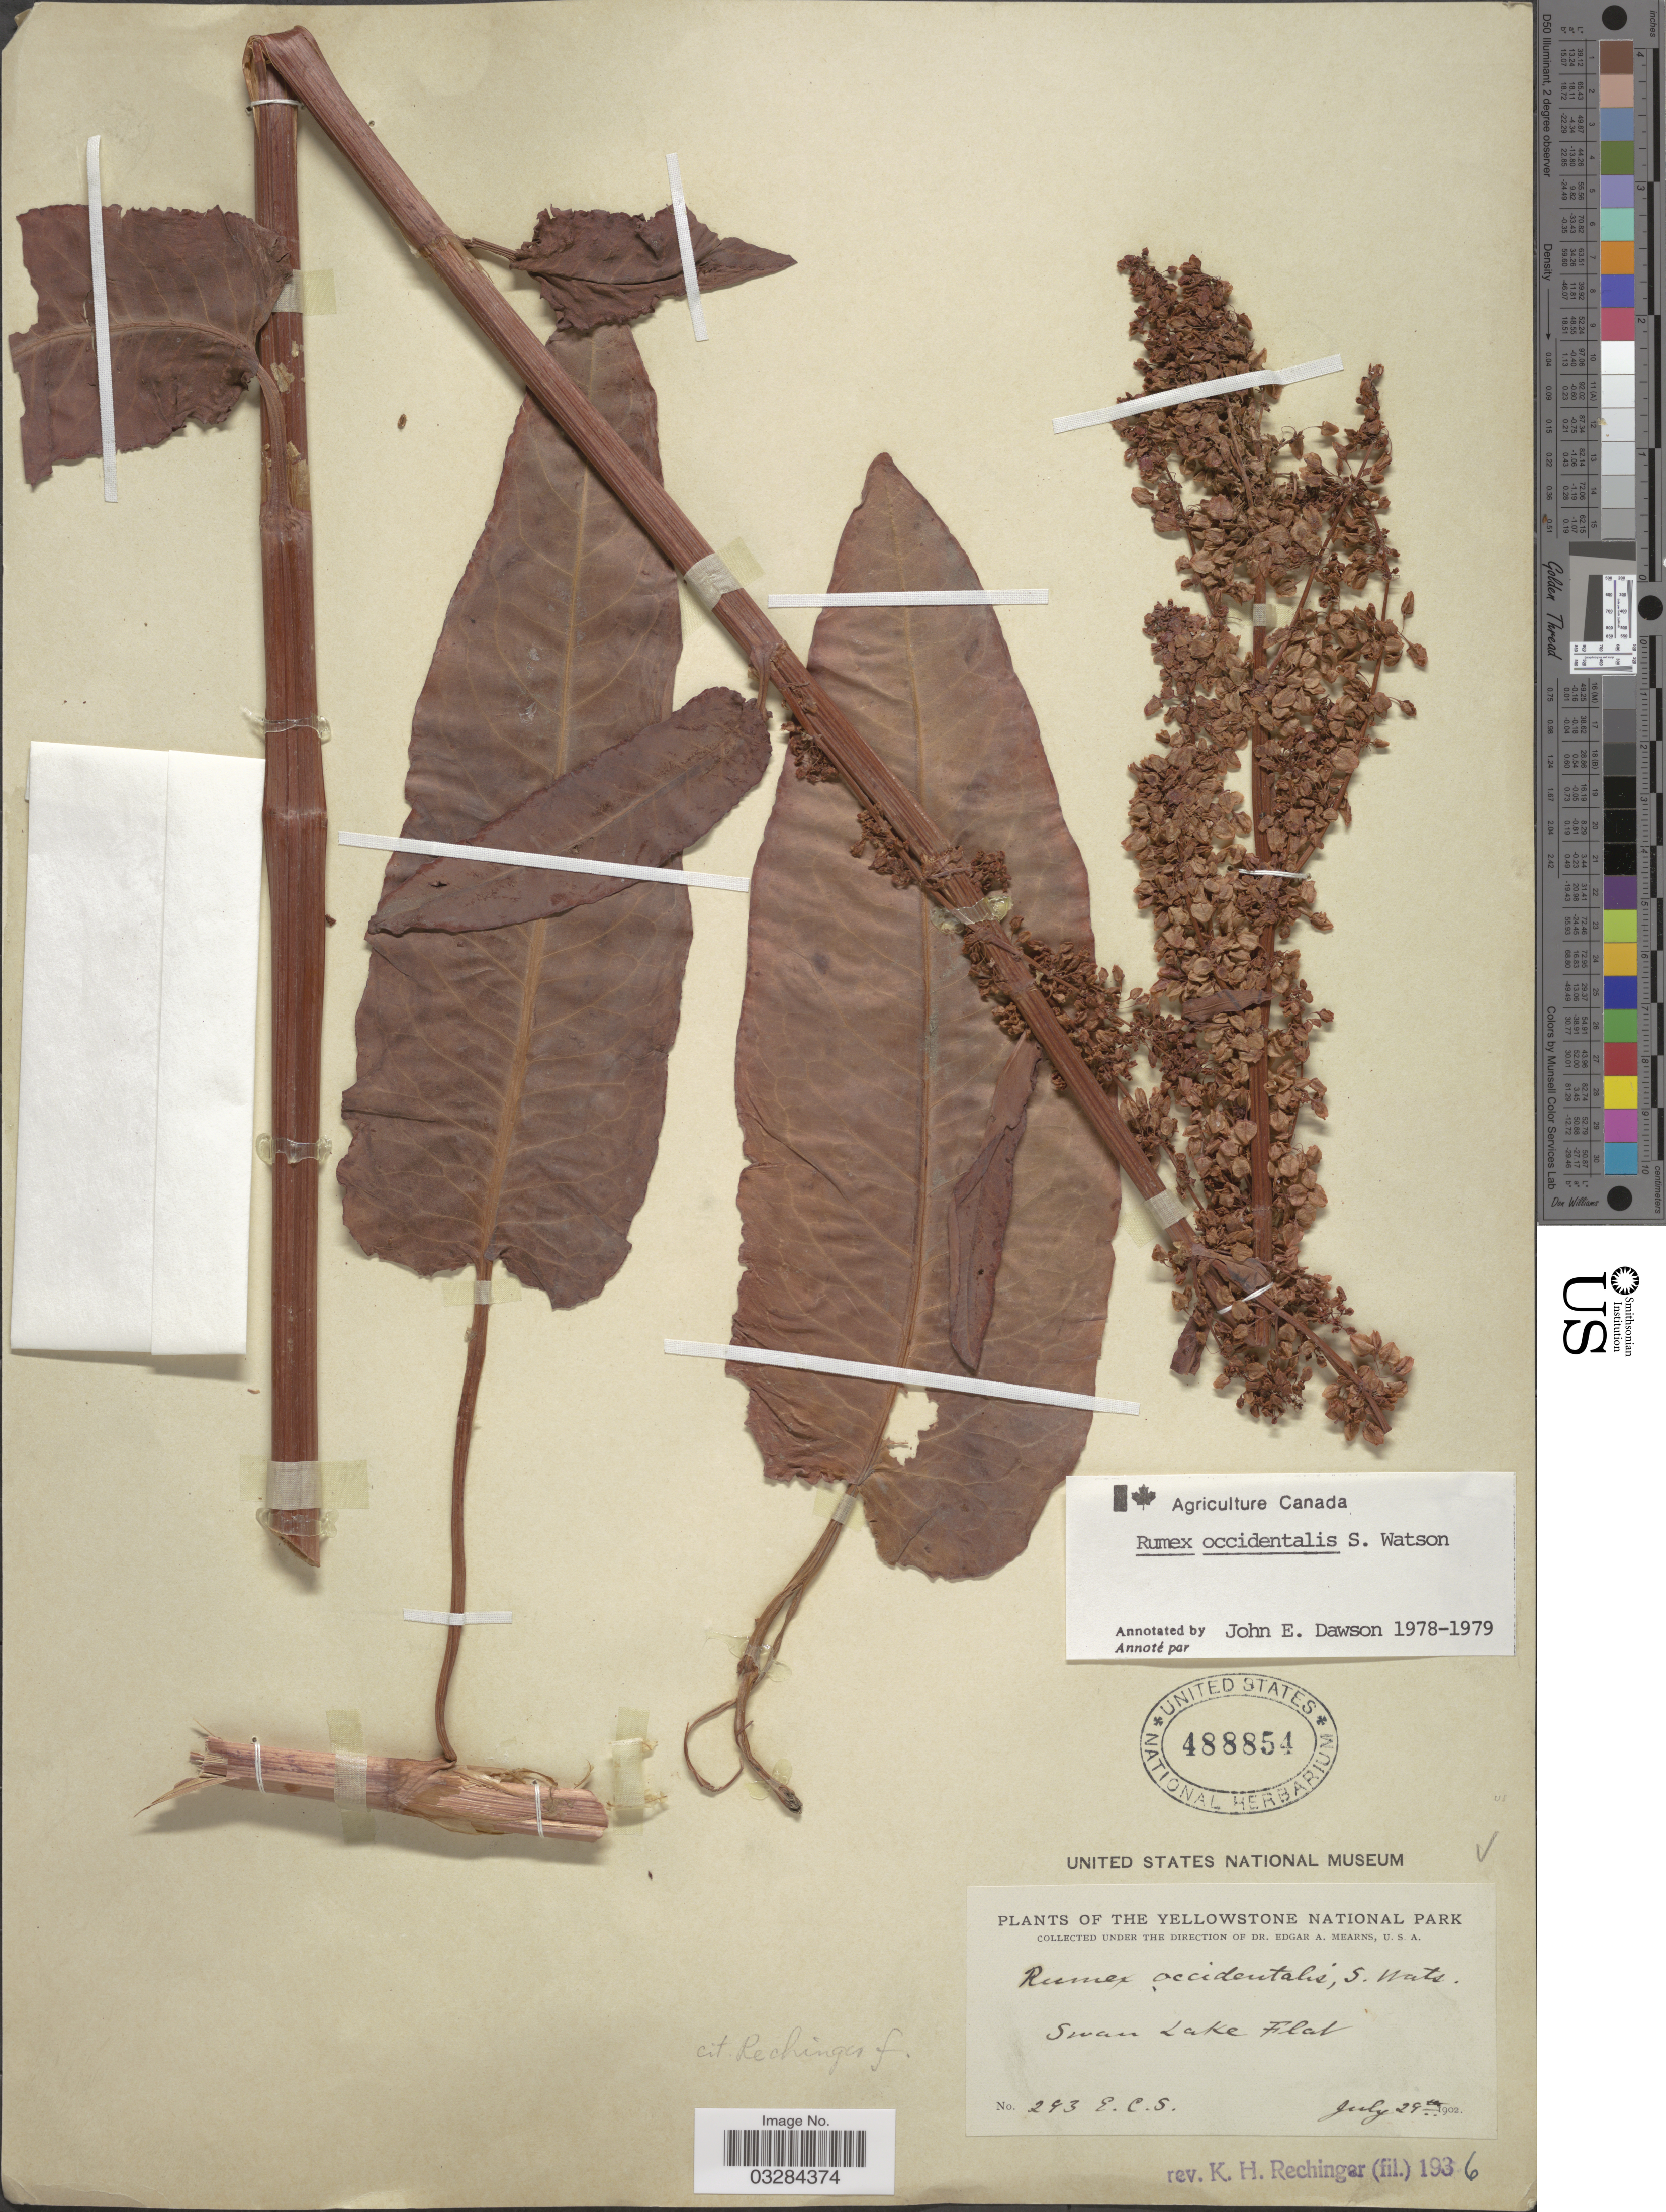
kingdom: Plantae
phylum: Tracheophyta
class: Magnoliopsida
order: Caryophyllales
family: Polygonaceae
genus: Rumex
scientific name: Rumex occidentalis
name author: S. Watson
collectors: E. C. Smith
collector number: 293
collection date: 1902-07-29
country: United States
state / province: Wyoming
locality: Yellowstone National Park. Swan Lake Flat.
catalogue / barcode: US 488854